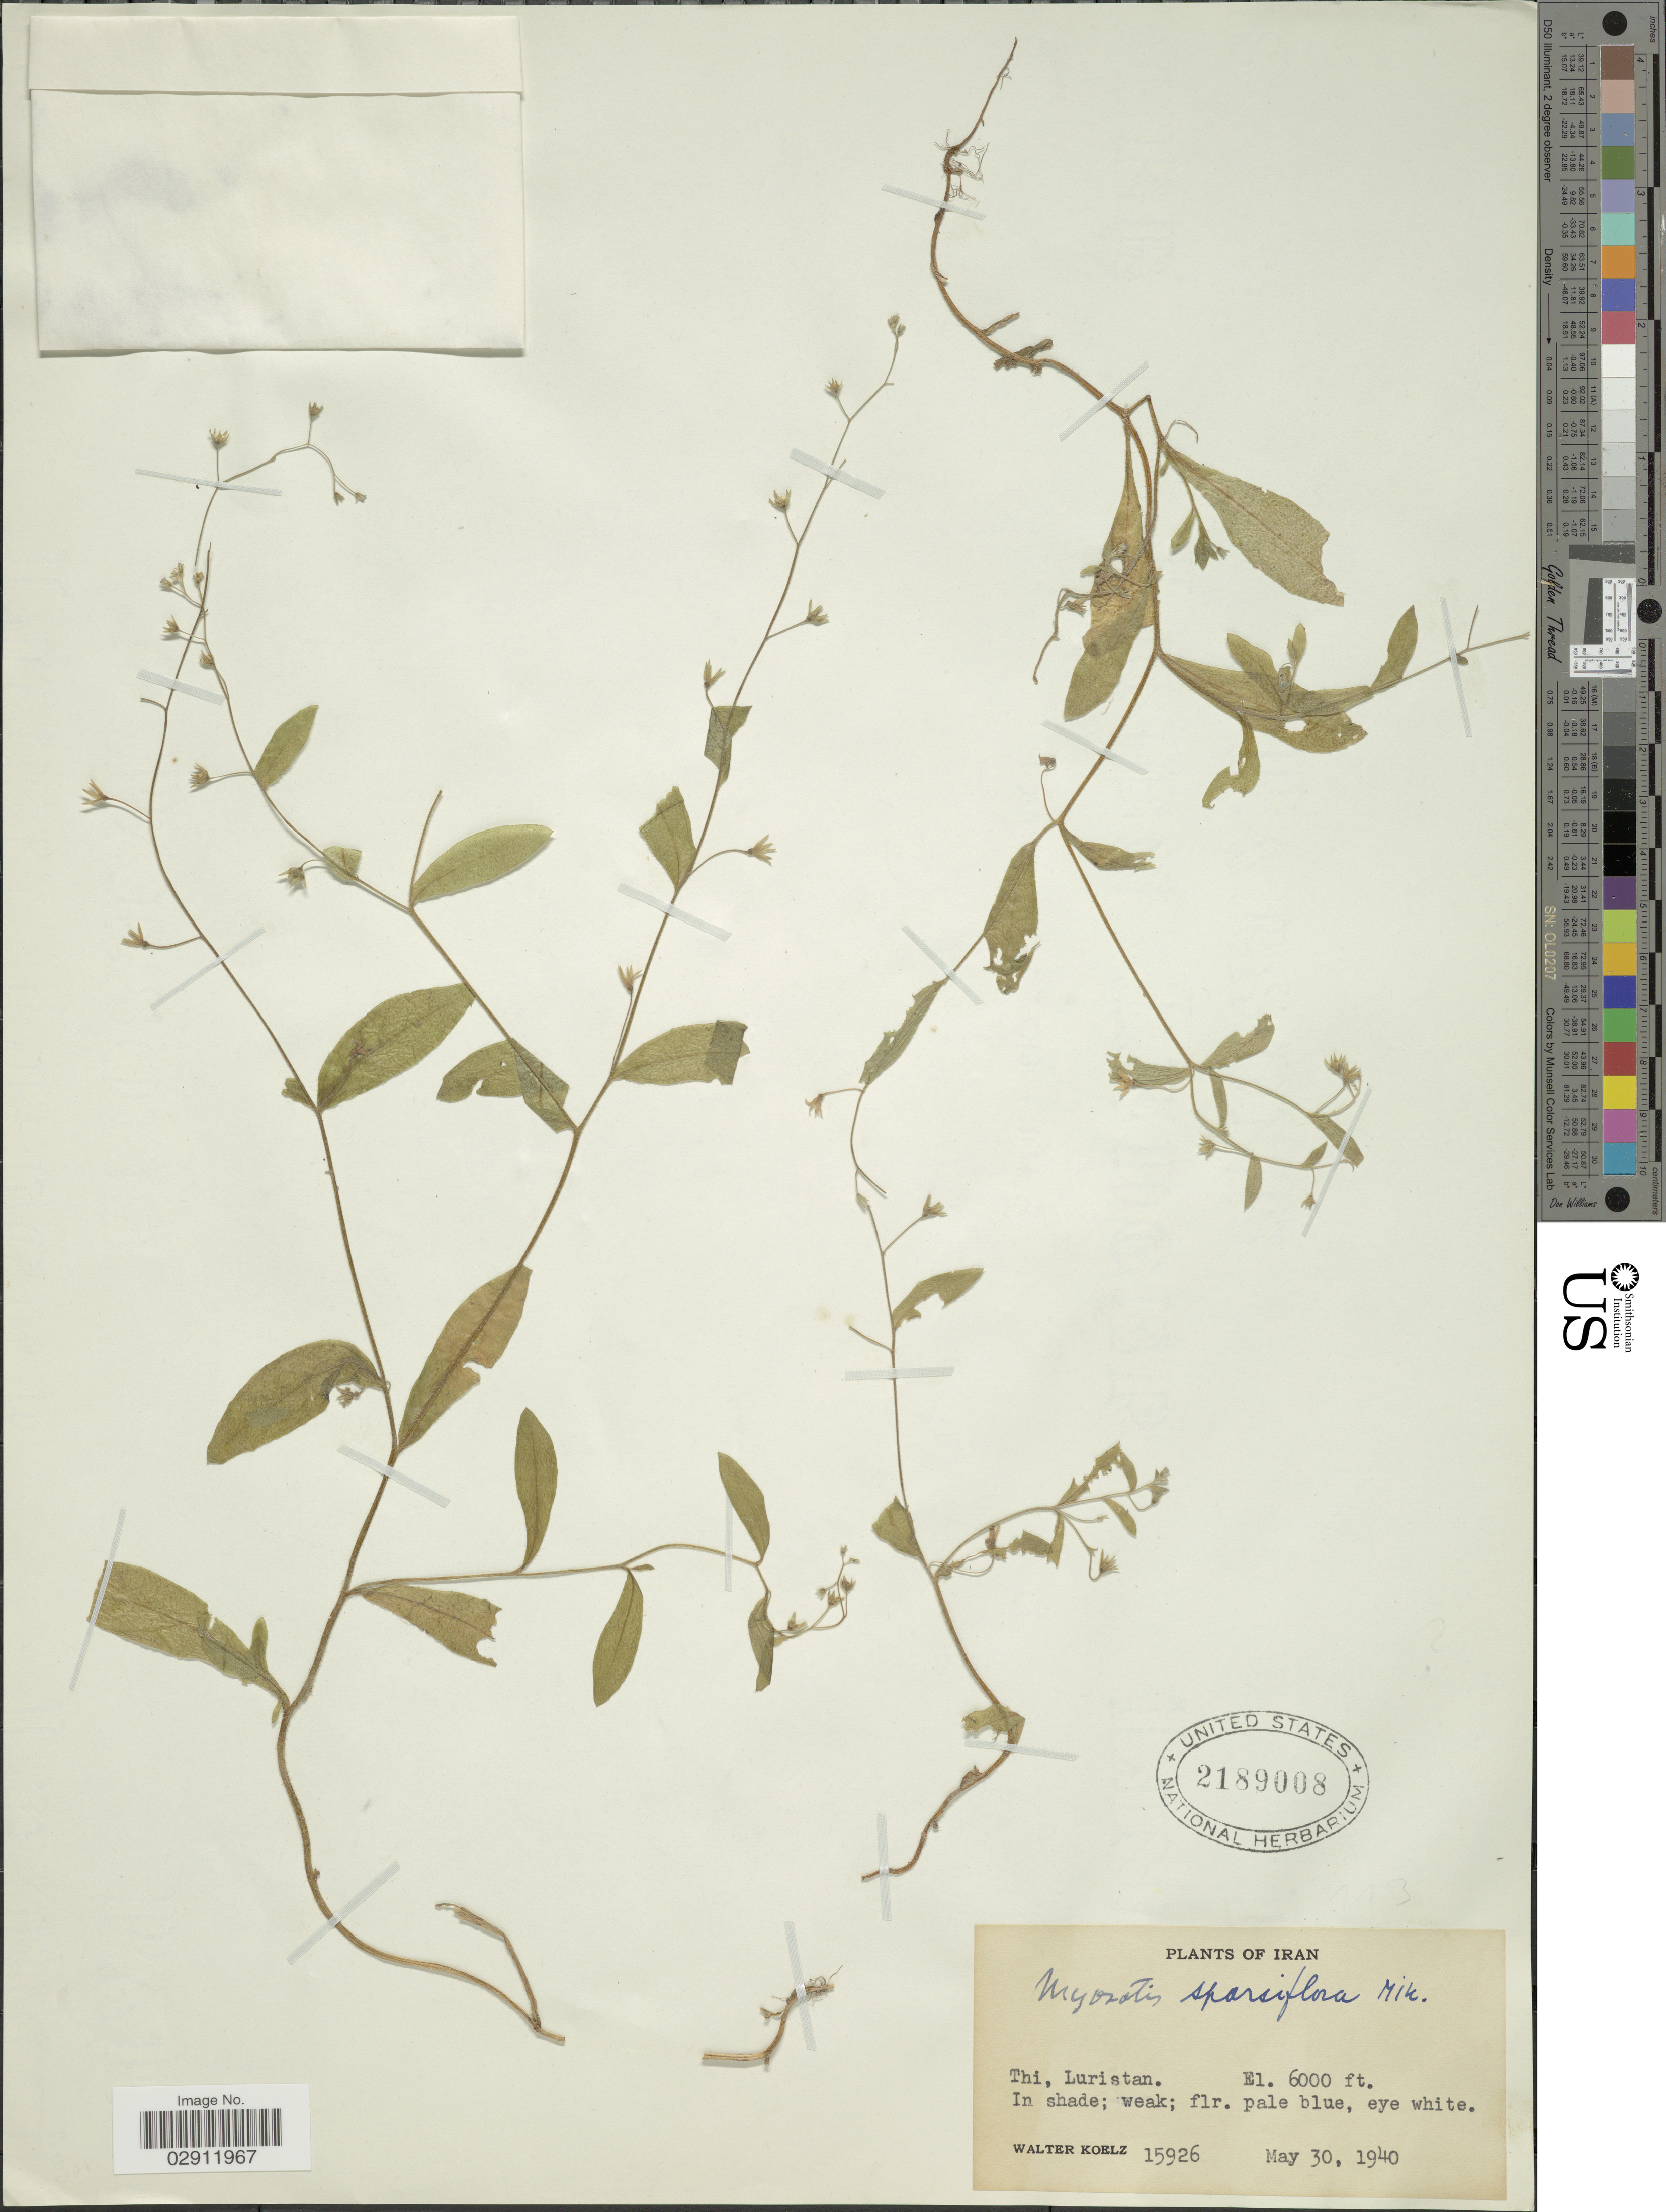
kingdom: Plantae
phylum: Tracheophyta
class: Magnoliopsida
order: Boraginales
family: Boraginaceae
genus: Myosotis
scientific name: Myosotis sparsiflora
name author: J.C. Mikan ex Pohl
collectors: W. N. Koelz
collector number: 15926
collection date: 1940-05-30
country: Iran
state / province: Lorestan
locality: Thi, Luristan.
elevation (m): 1829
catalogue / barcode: US 2189008